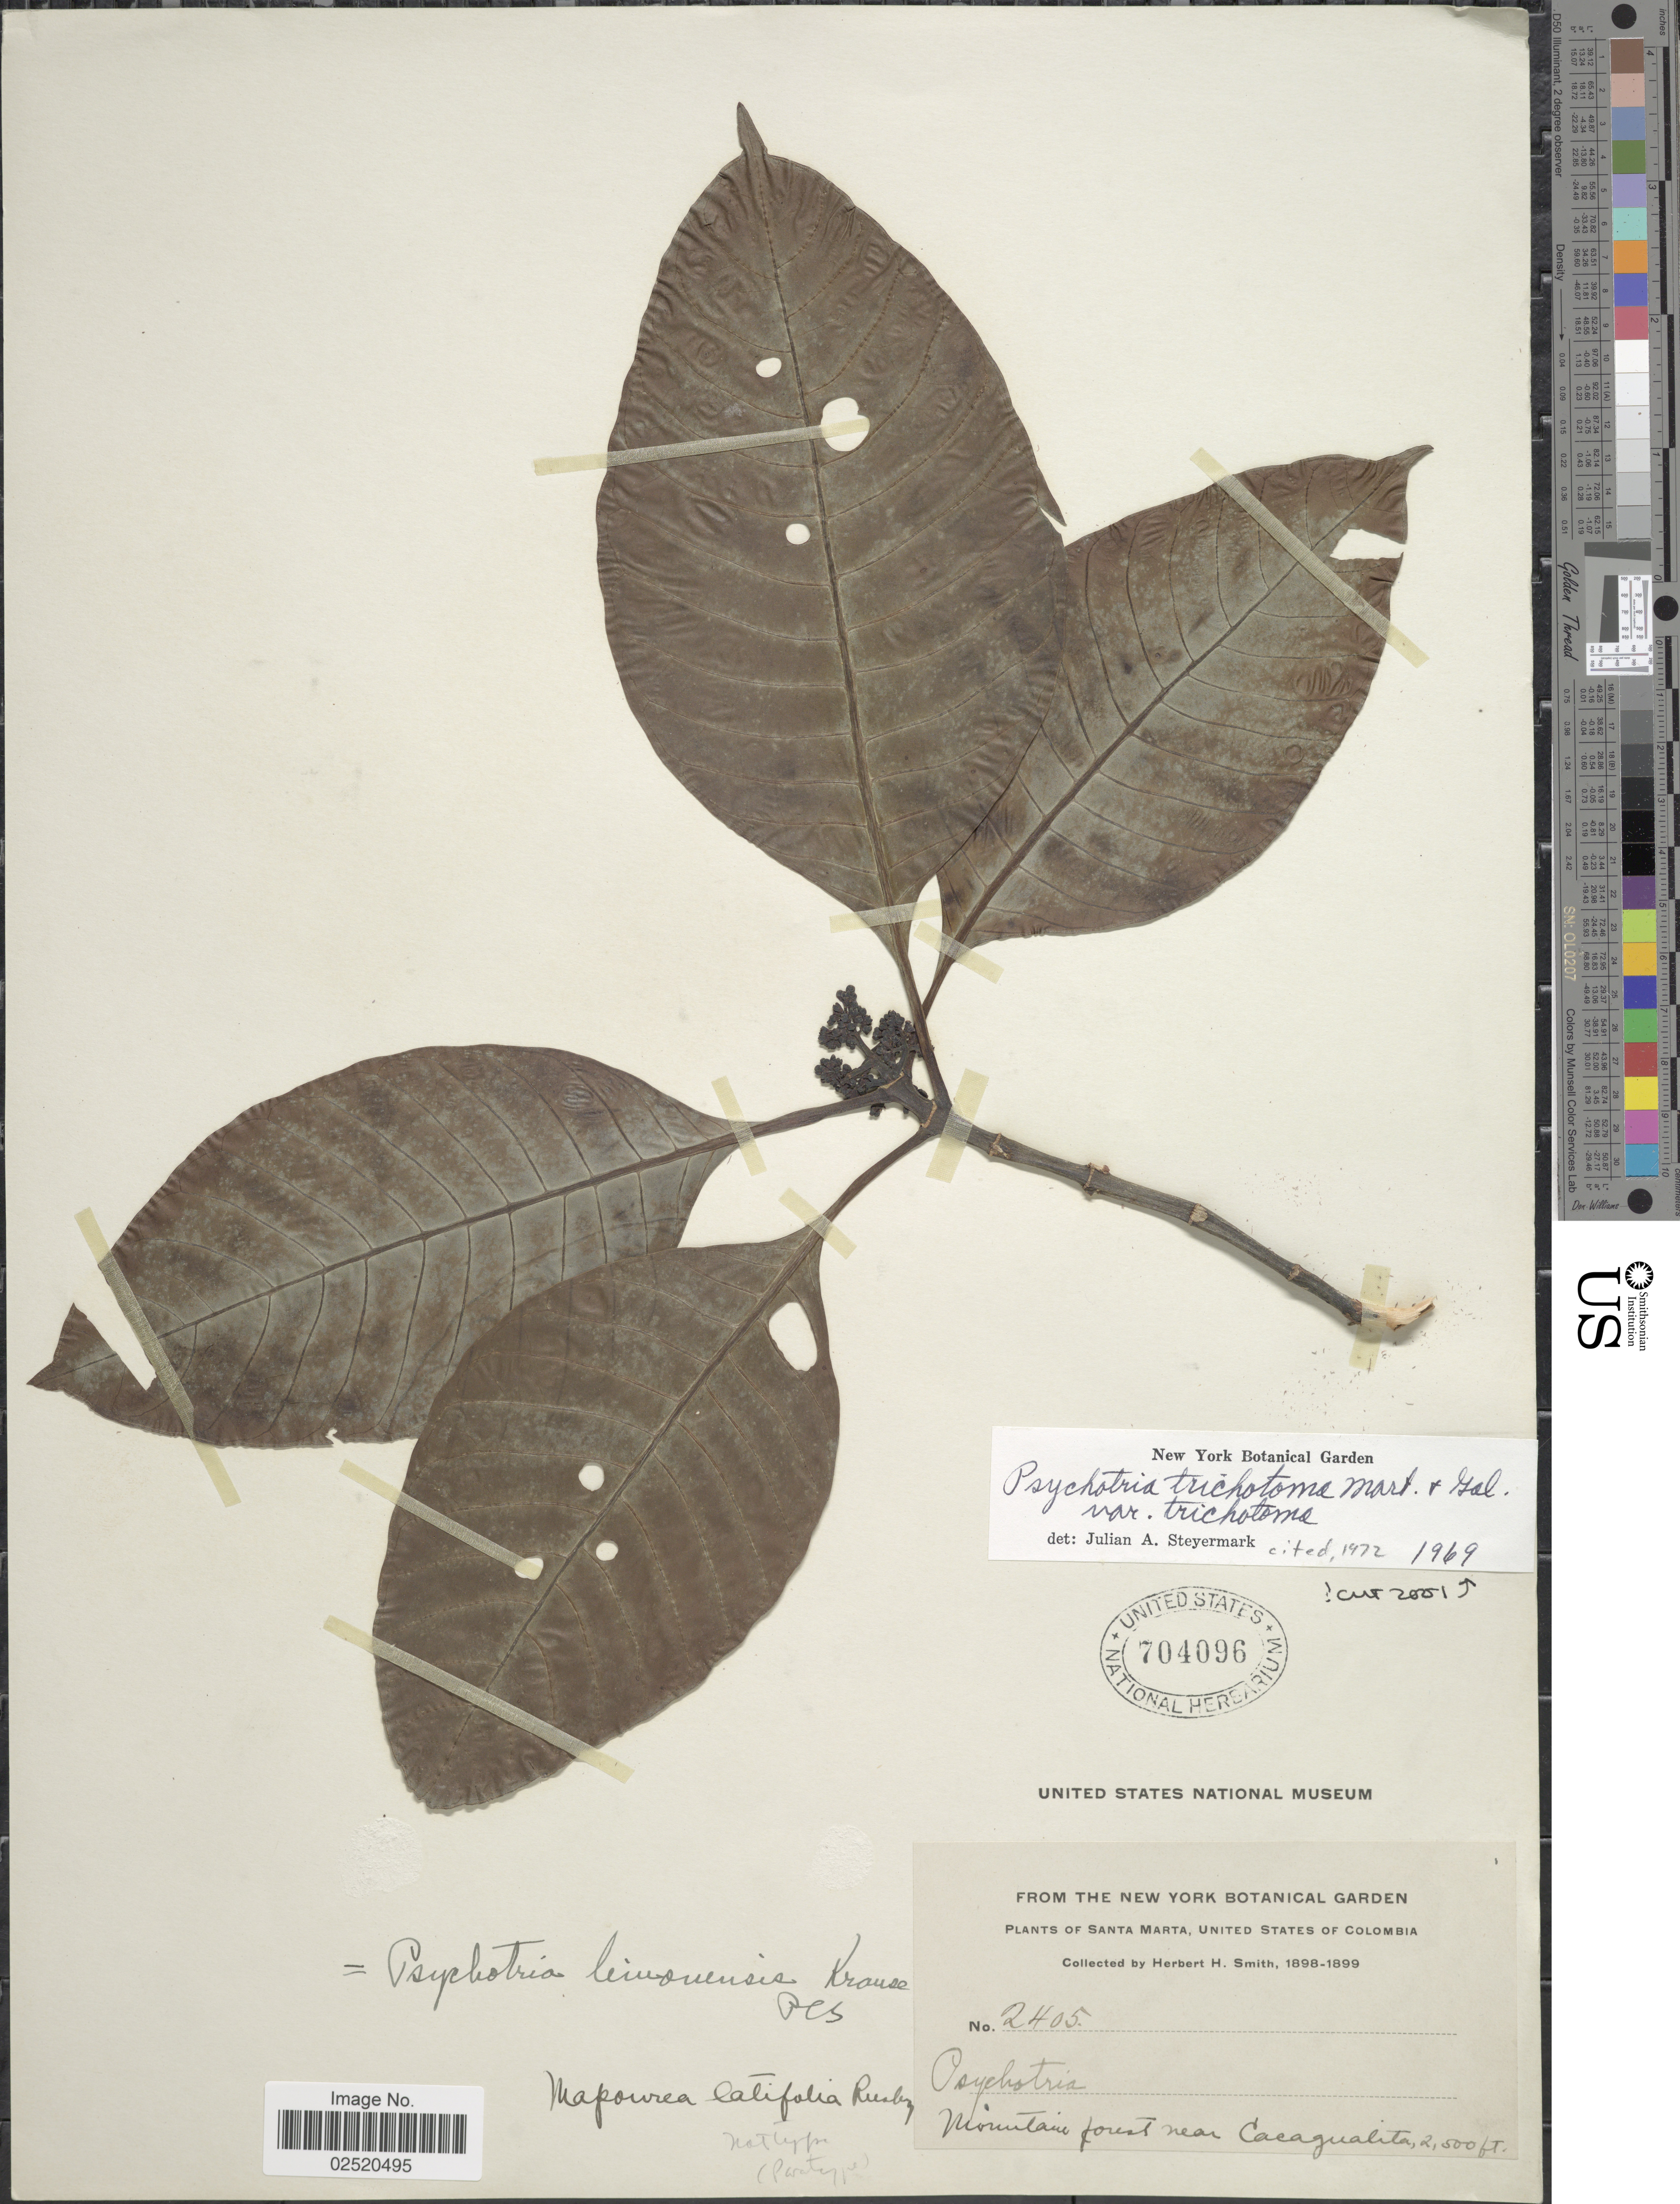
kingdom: Plantae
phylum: Tracheophyta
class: Magnoliopsida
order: Gentianales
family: Rubiaceae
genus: Psychotria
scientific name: Psychotria trichotoma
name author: M. Martens & Galeotti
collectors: Herbert H. Smith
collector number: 2405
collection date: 1898/1905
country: Colombia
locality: Santa Marta, United States of Colombia. Mountain forest near Cacagualita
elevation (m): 762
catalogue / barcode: US 704096